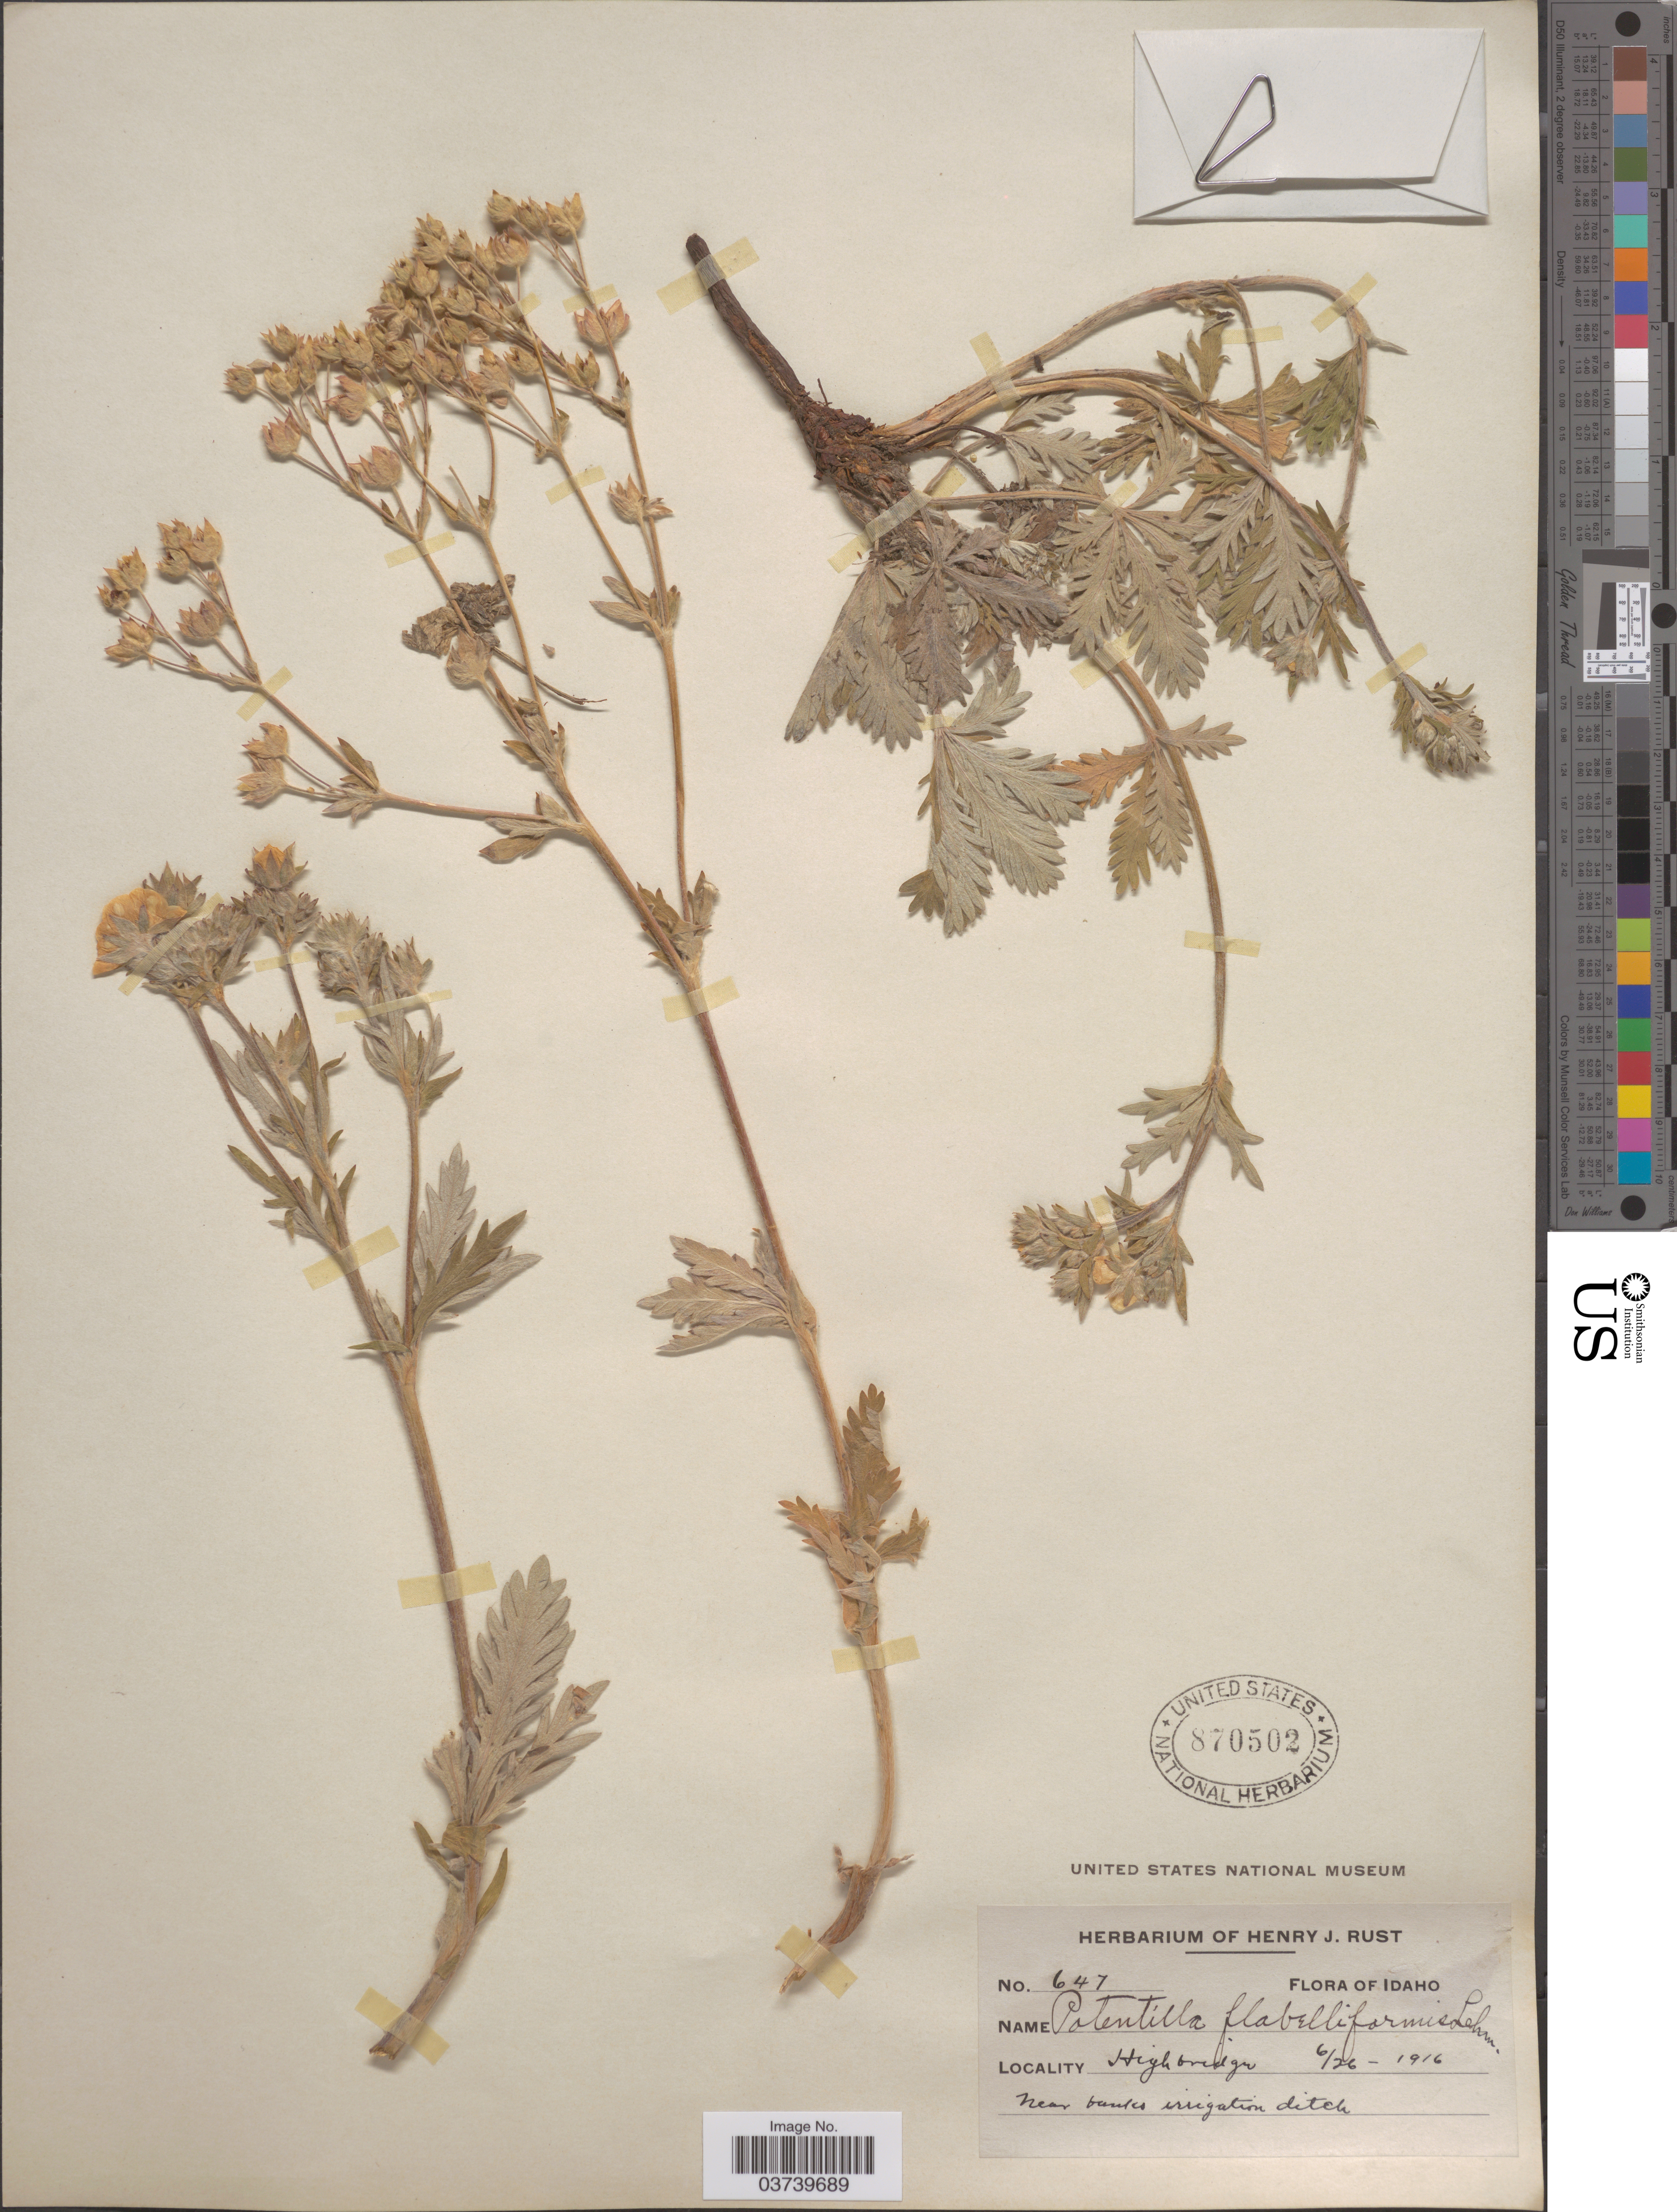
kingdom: Plantae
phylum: Tracheophyta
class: Magnoliopsida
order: Rosales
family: Rosaceae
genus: Potentilla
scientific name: Potentilla gracilis var. flabelliformis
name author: (Lehm.) Nutt.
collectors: ex herb. Henry J. Rust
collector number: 647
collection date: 1916-06-26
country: United States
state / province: Idaho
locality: High bridge.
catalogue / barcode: US 870502